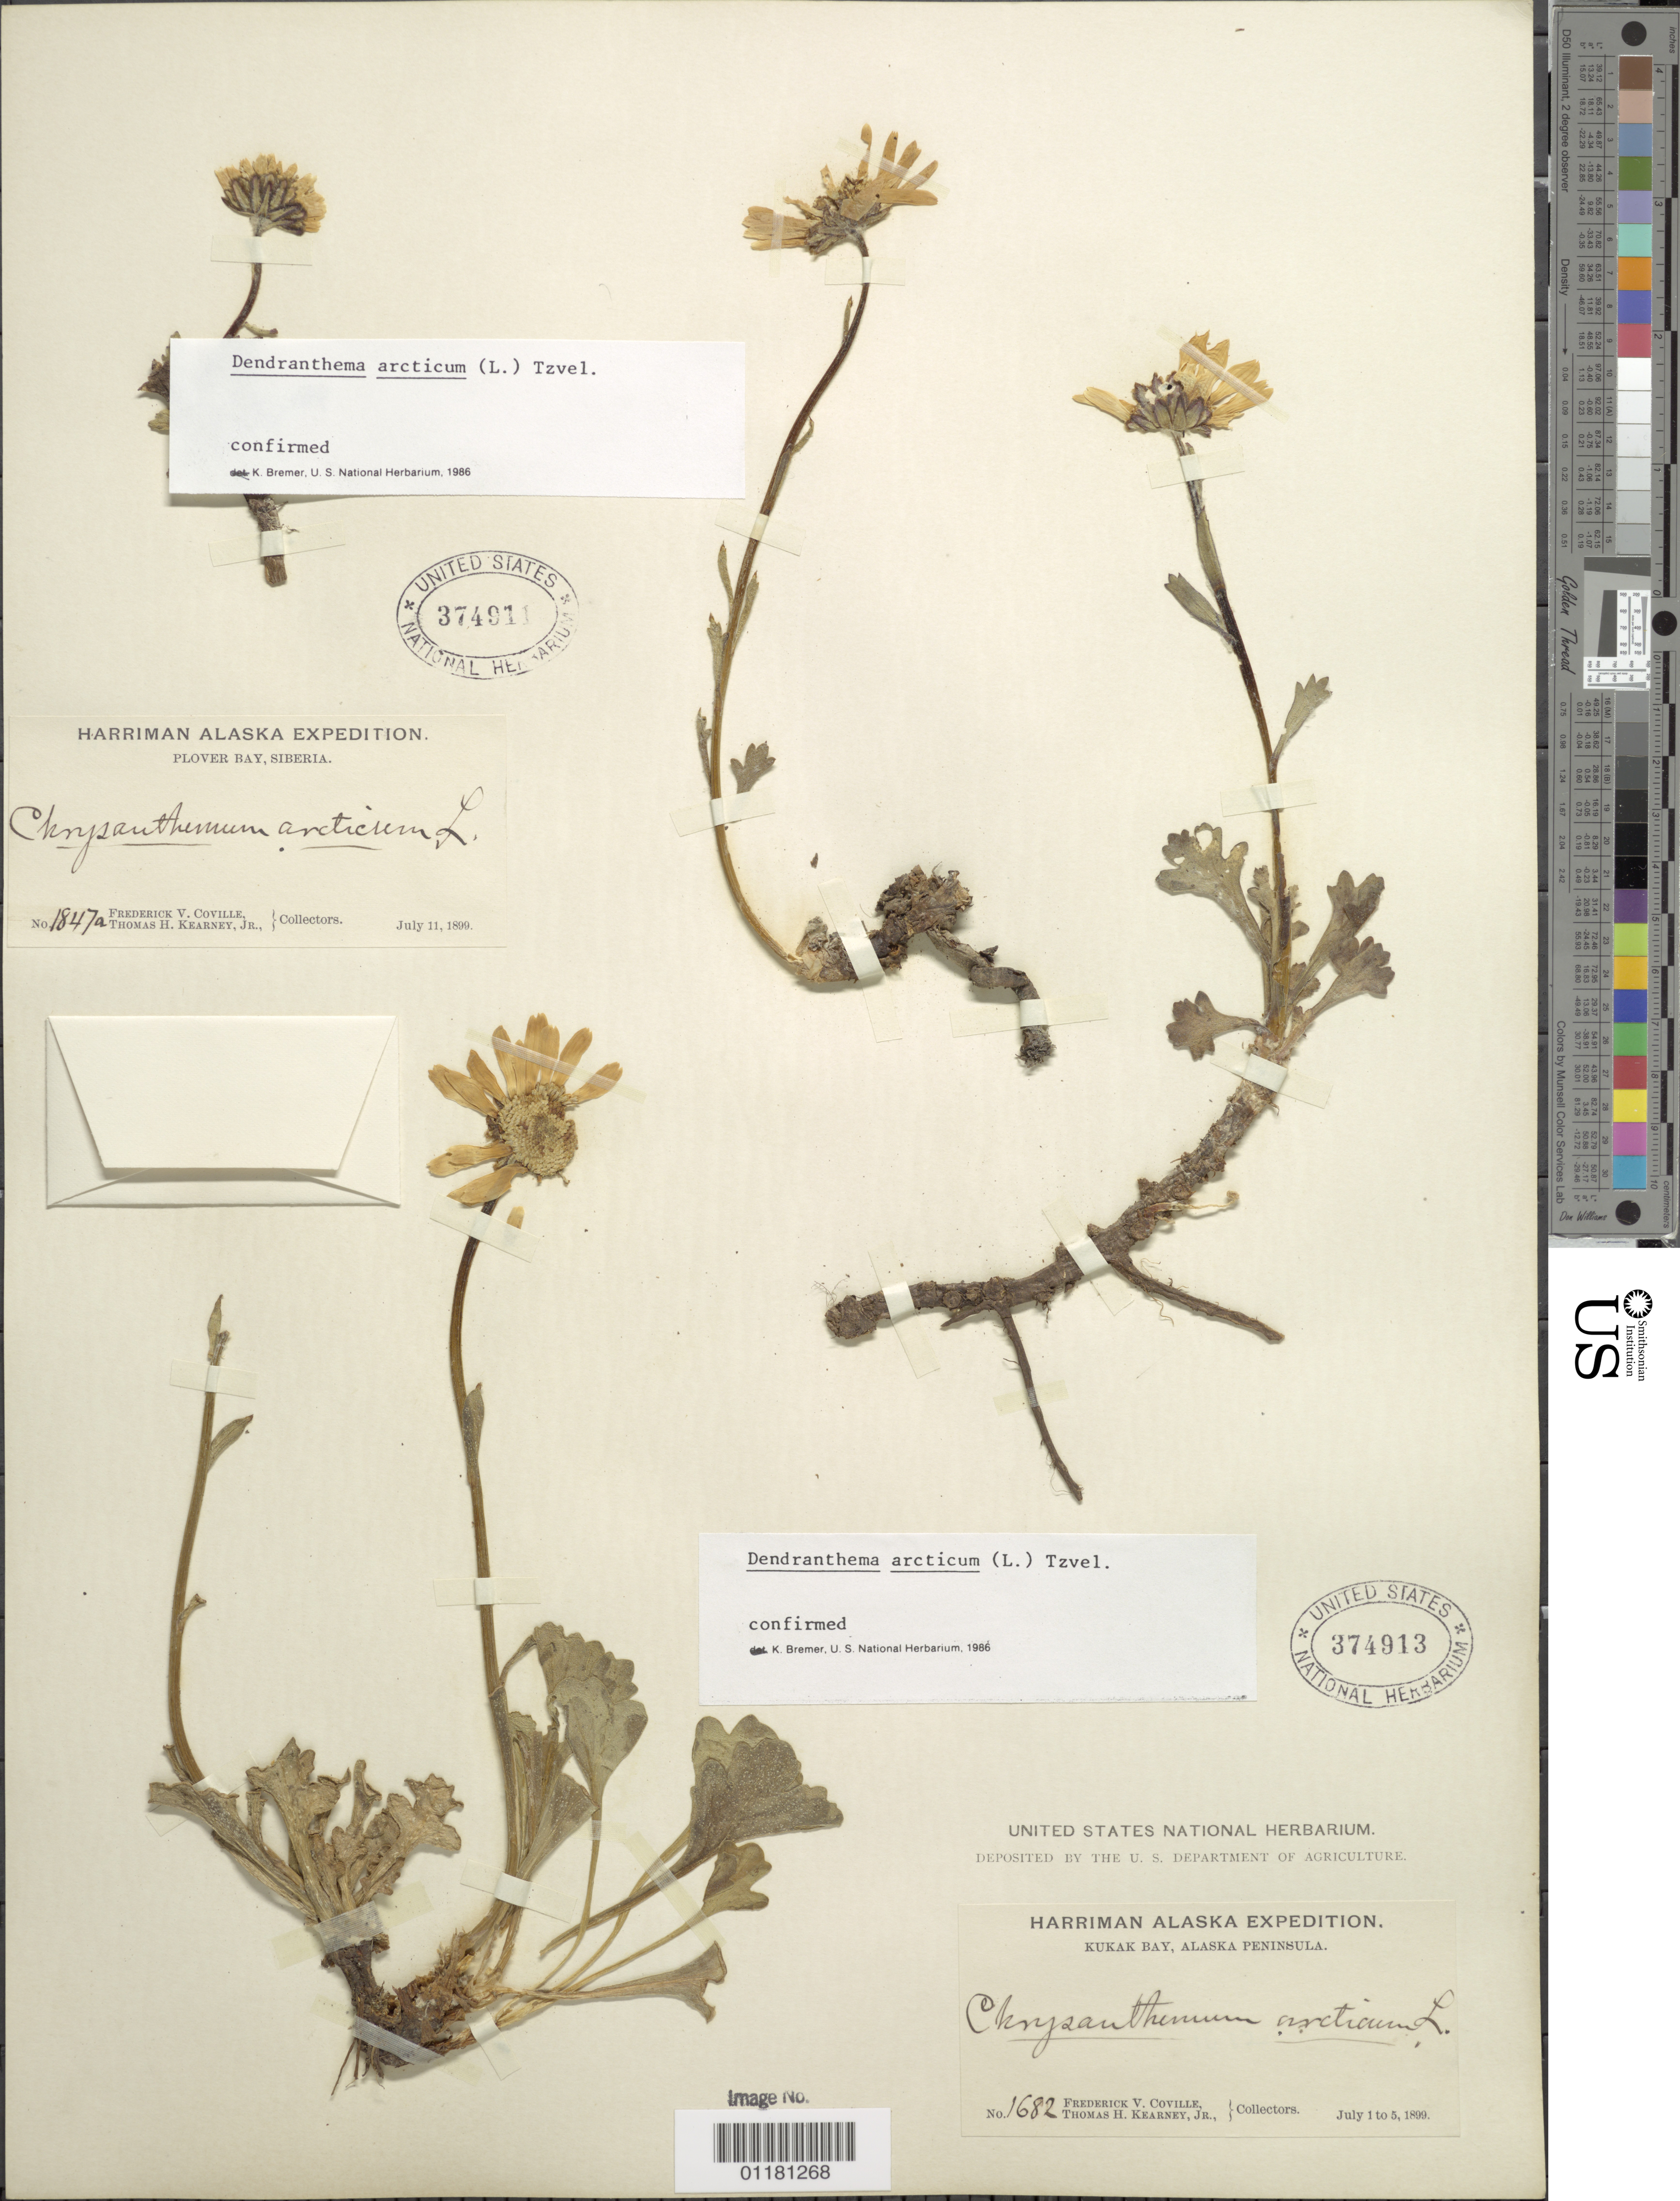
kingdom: Plantae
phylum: Tracheophyta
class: Magnoliopsida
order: Asterales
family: Asteraceae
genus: Dendranthema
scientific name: Dendranthema arcticum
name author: (L.) Tzvelev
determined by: Bremer, K.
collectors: F. V. Coville & T. H. Kearney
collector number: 1682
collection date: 1899-07-05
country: United States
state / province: Alaska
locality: Kukak Bay, Alaska Penninsula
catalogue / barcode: US 374913